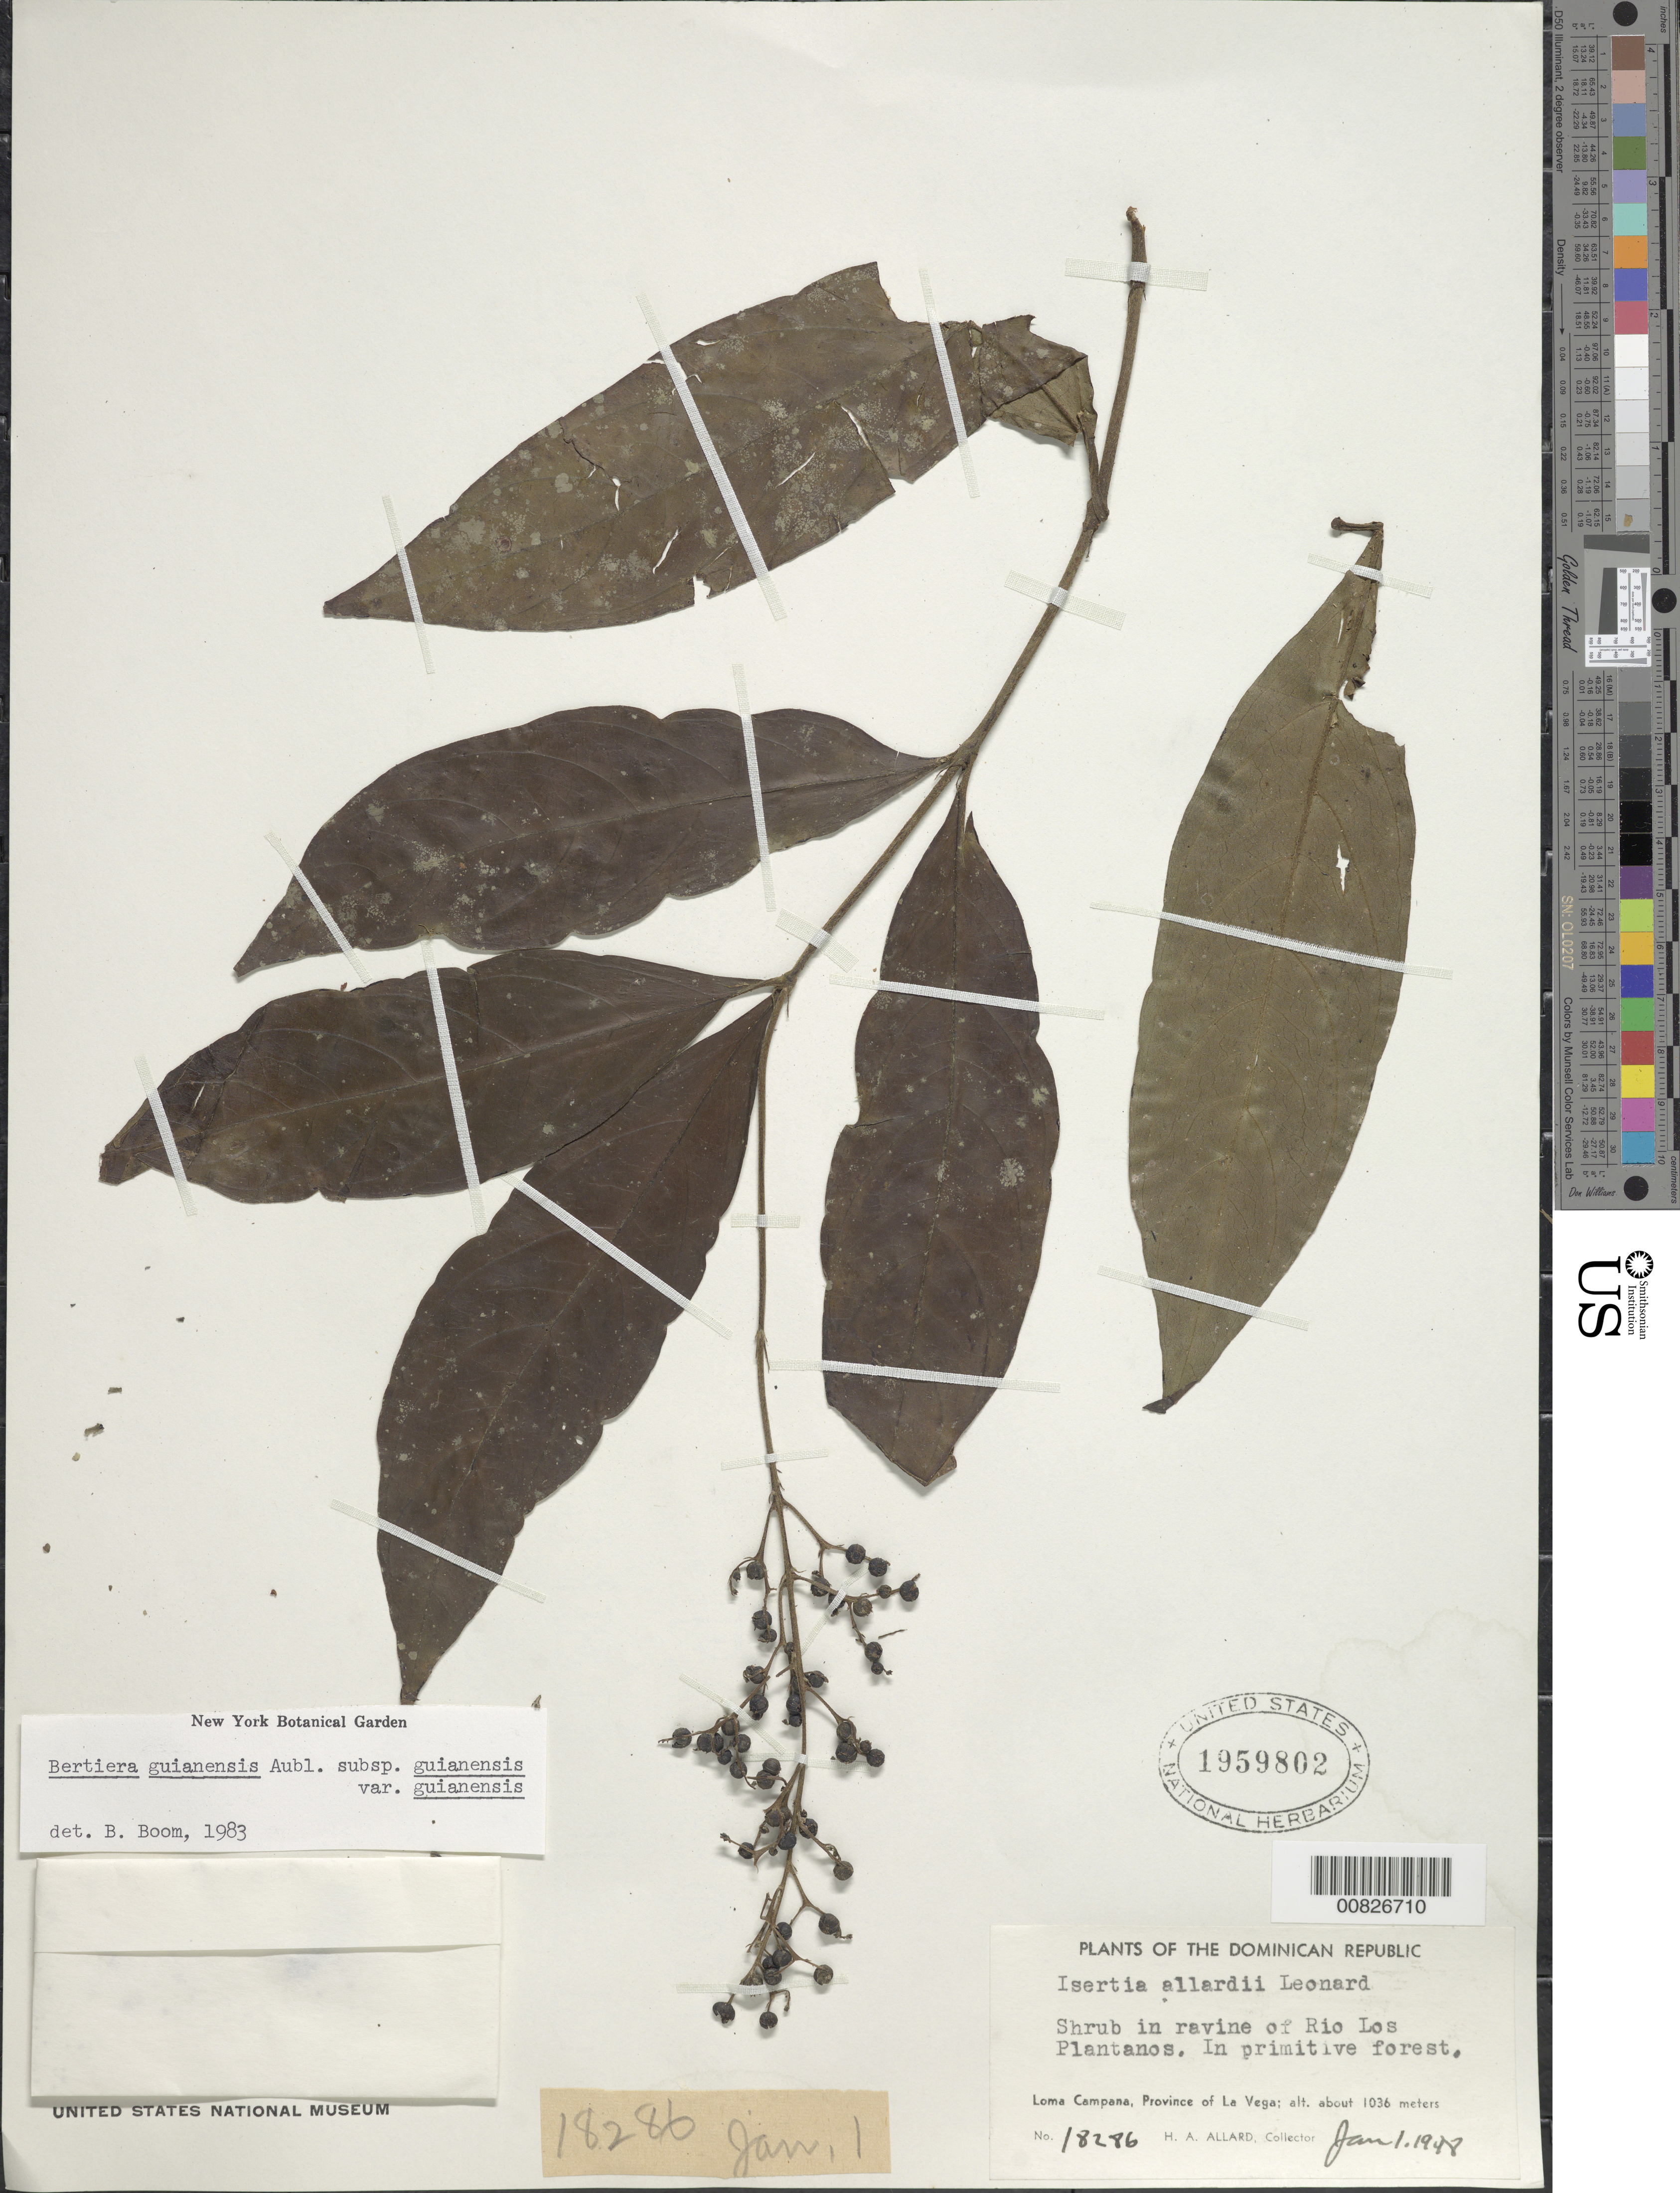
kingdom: Plantae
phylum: Tracheophyta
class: Magnoliopsida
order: Gentianales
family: Rubiaceae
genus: Bertiera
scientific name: Bertiera guianensis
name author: Aubl.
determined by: Boom, B. M.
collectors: H. A. Allard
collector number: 18286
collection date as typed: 01 Jan 1948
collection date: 1948-01-01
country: Dominican Republic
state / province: La Vega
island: Hispaniola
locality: Loma Campana, Rio Los Plantanos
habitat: In ravine of river in primitive forest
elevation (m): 1036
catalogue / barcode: US 1959802